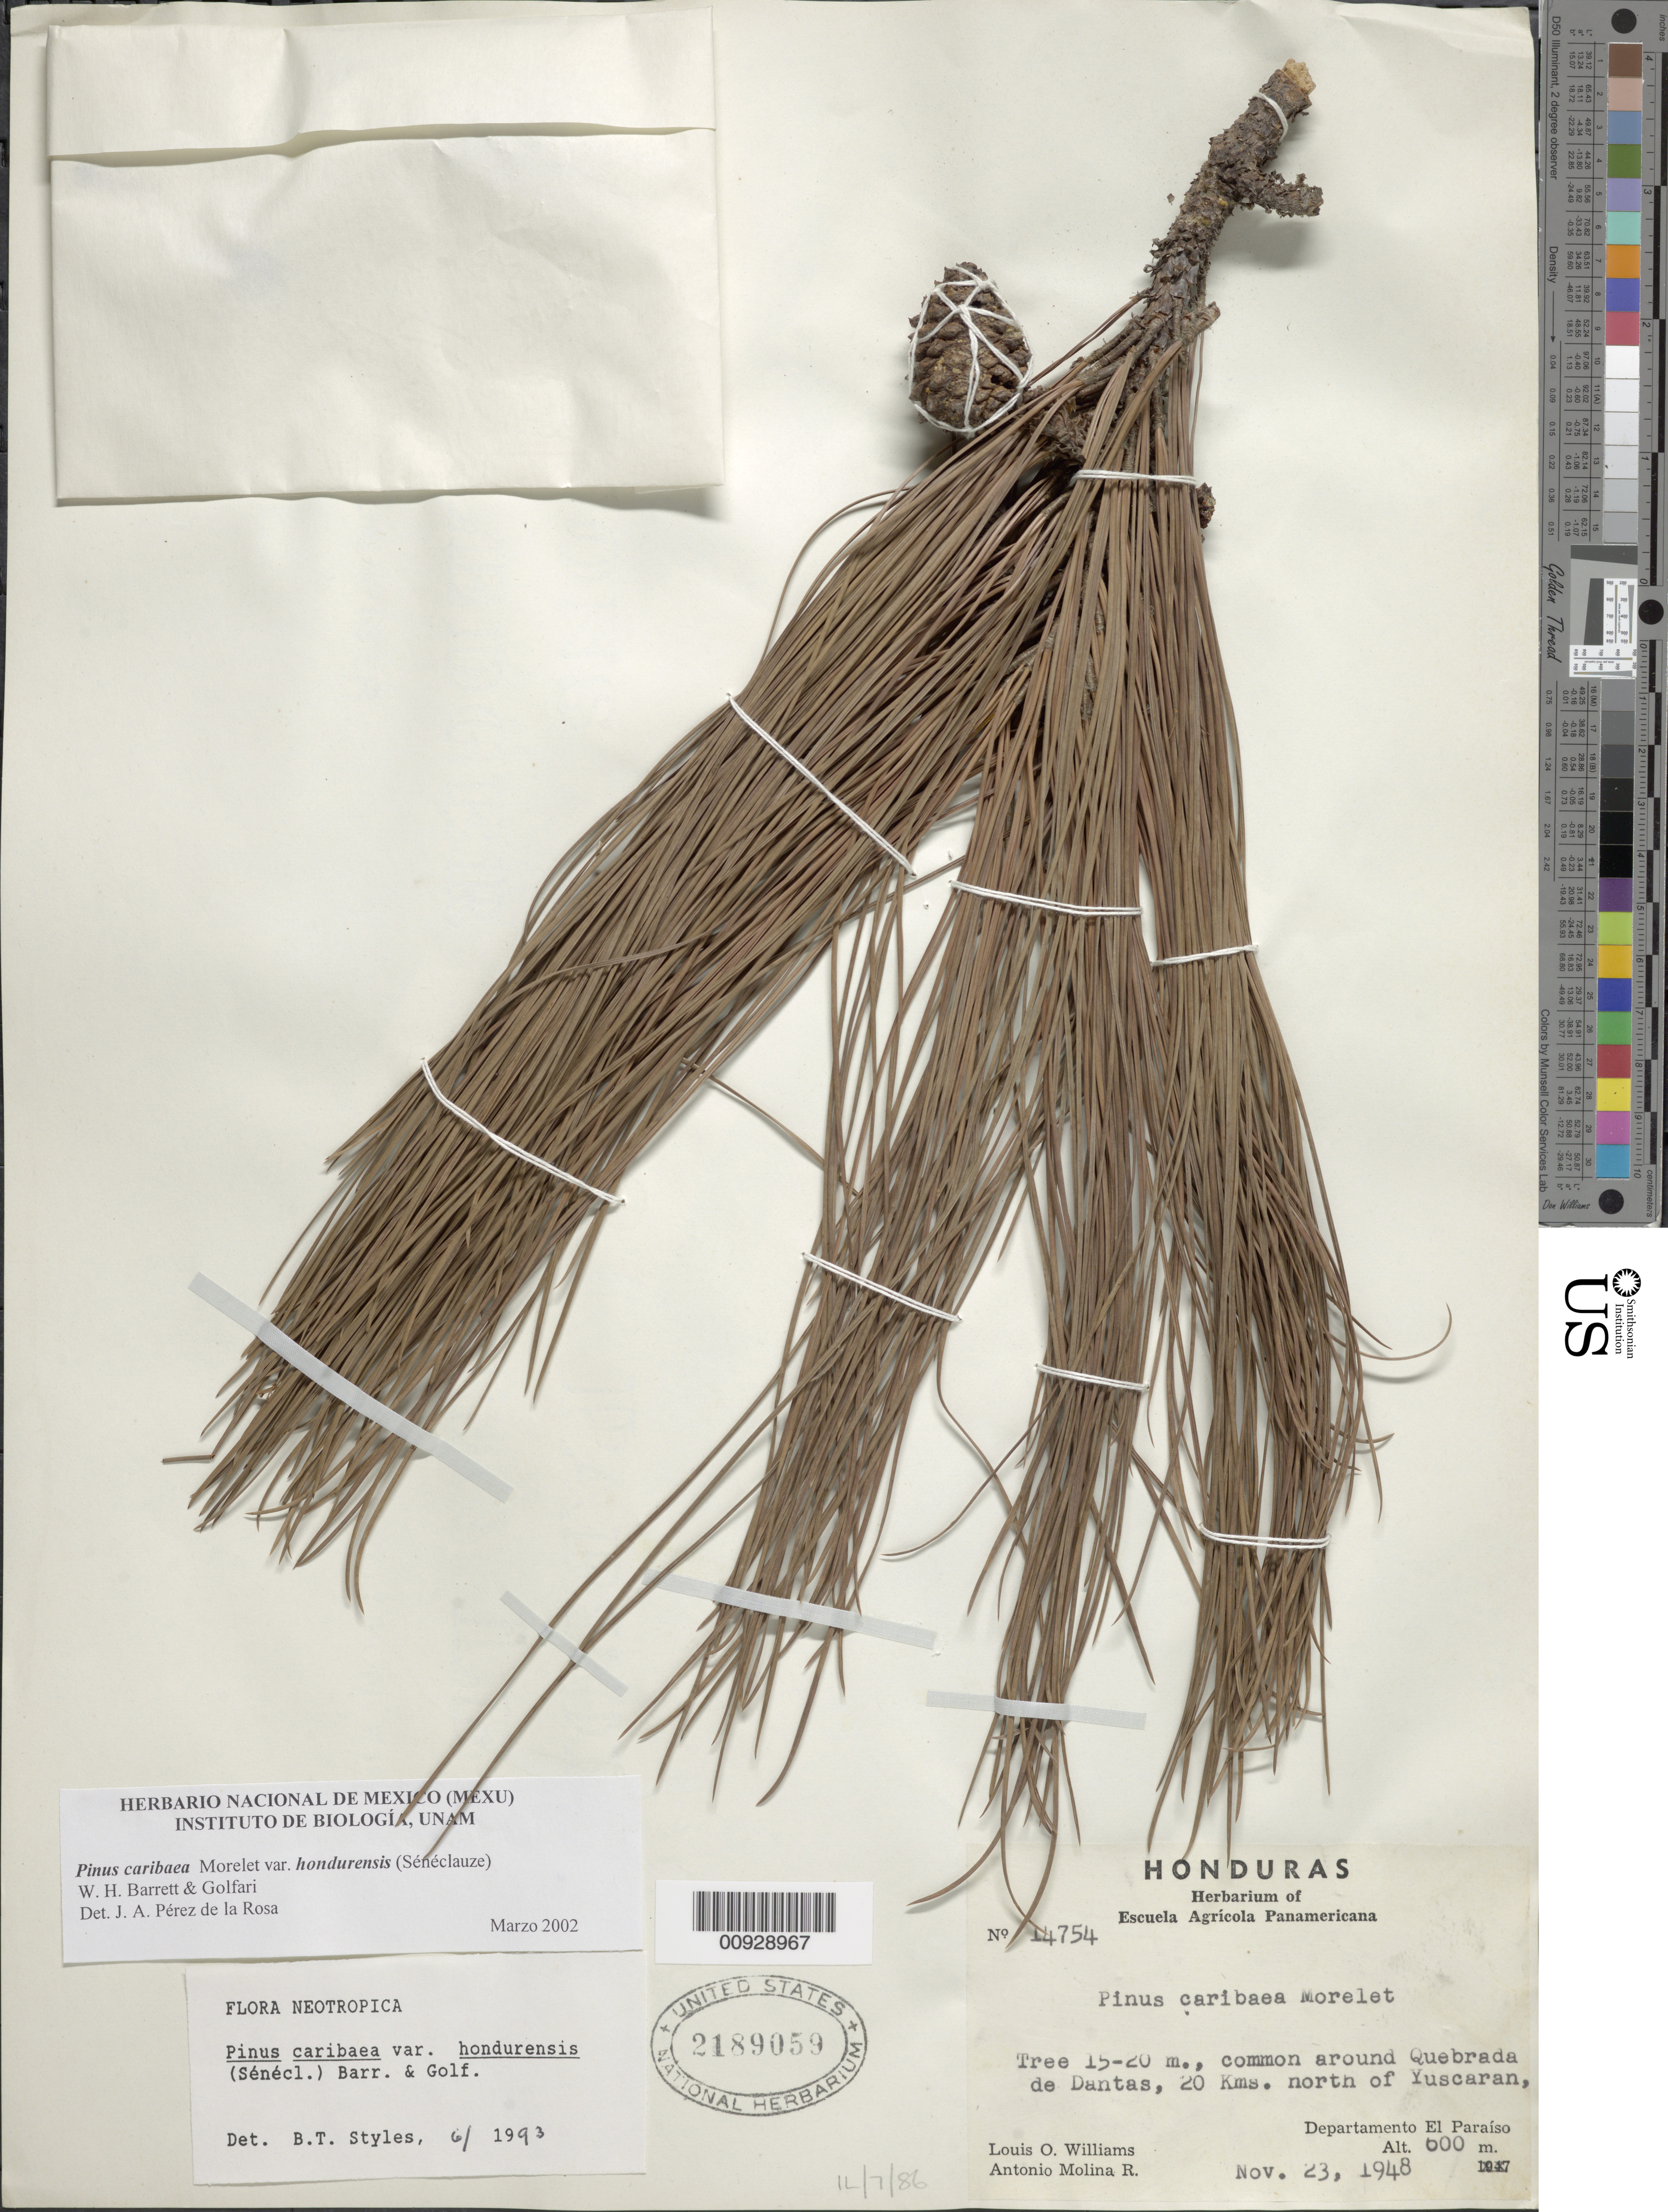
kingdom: Plantae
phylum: Tracheophyta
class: Pinopsida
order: Pinales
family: Pinaceae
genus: Pinus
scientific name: Pinus caribaea var. hondurensis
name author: (Sénécl.) W.H.G. Barrett & Golfari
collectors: L. O. Williams & A. Molina R.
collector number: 14754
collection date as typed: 23 Nov 1948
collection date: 1948-11-23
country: Honduras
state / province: El Paraíso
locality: Around Quebrada de Dantas, 20 kms. north of Yuscaran.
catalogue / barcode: US 2189059